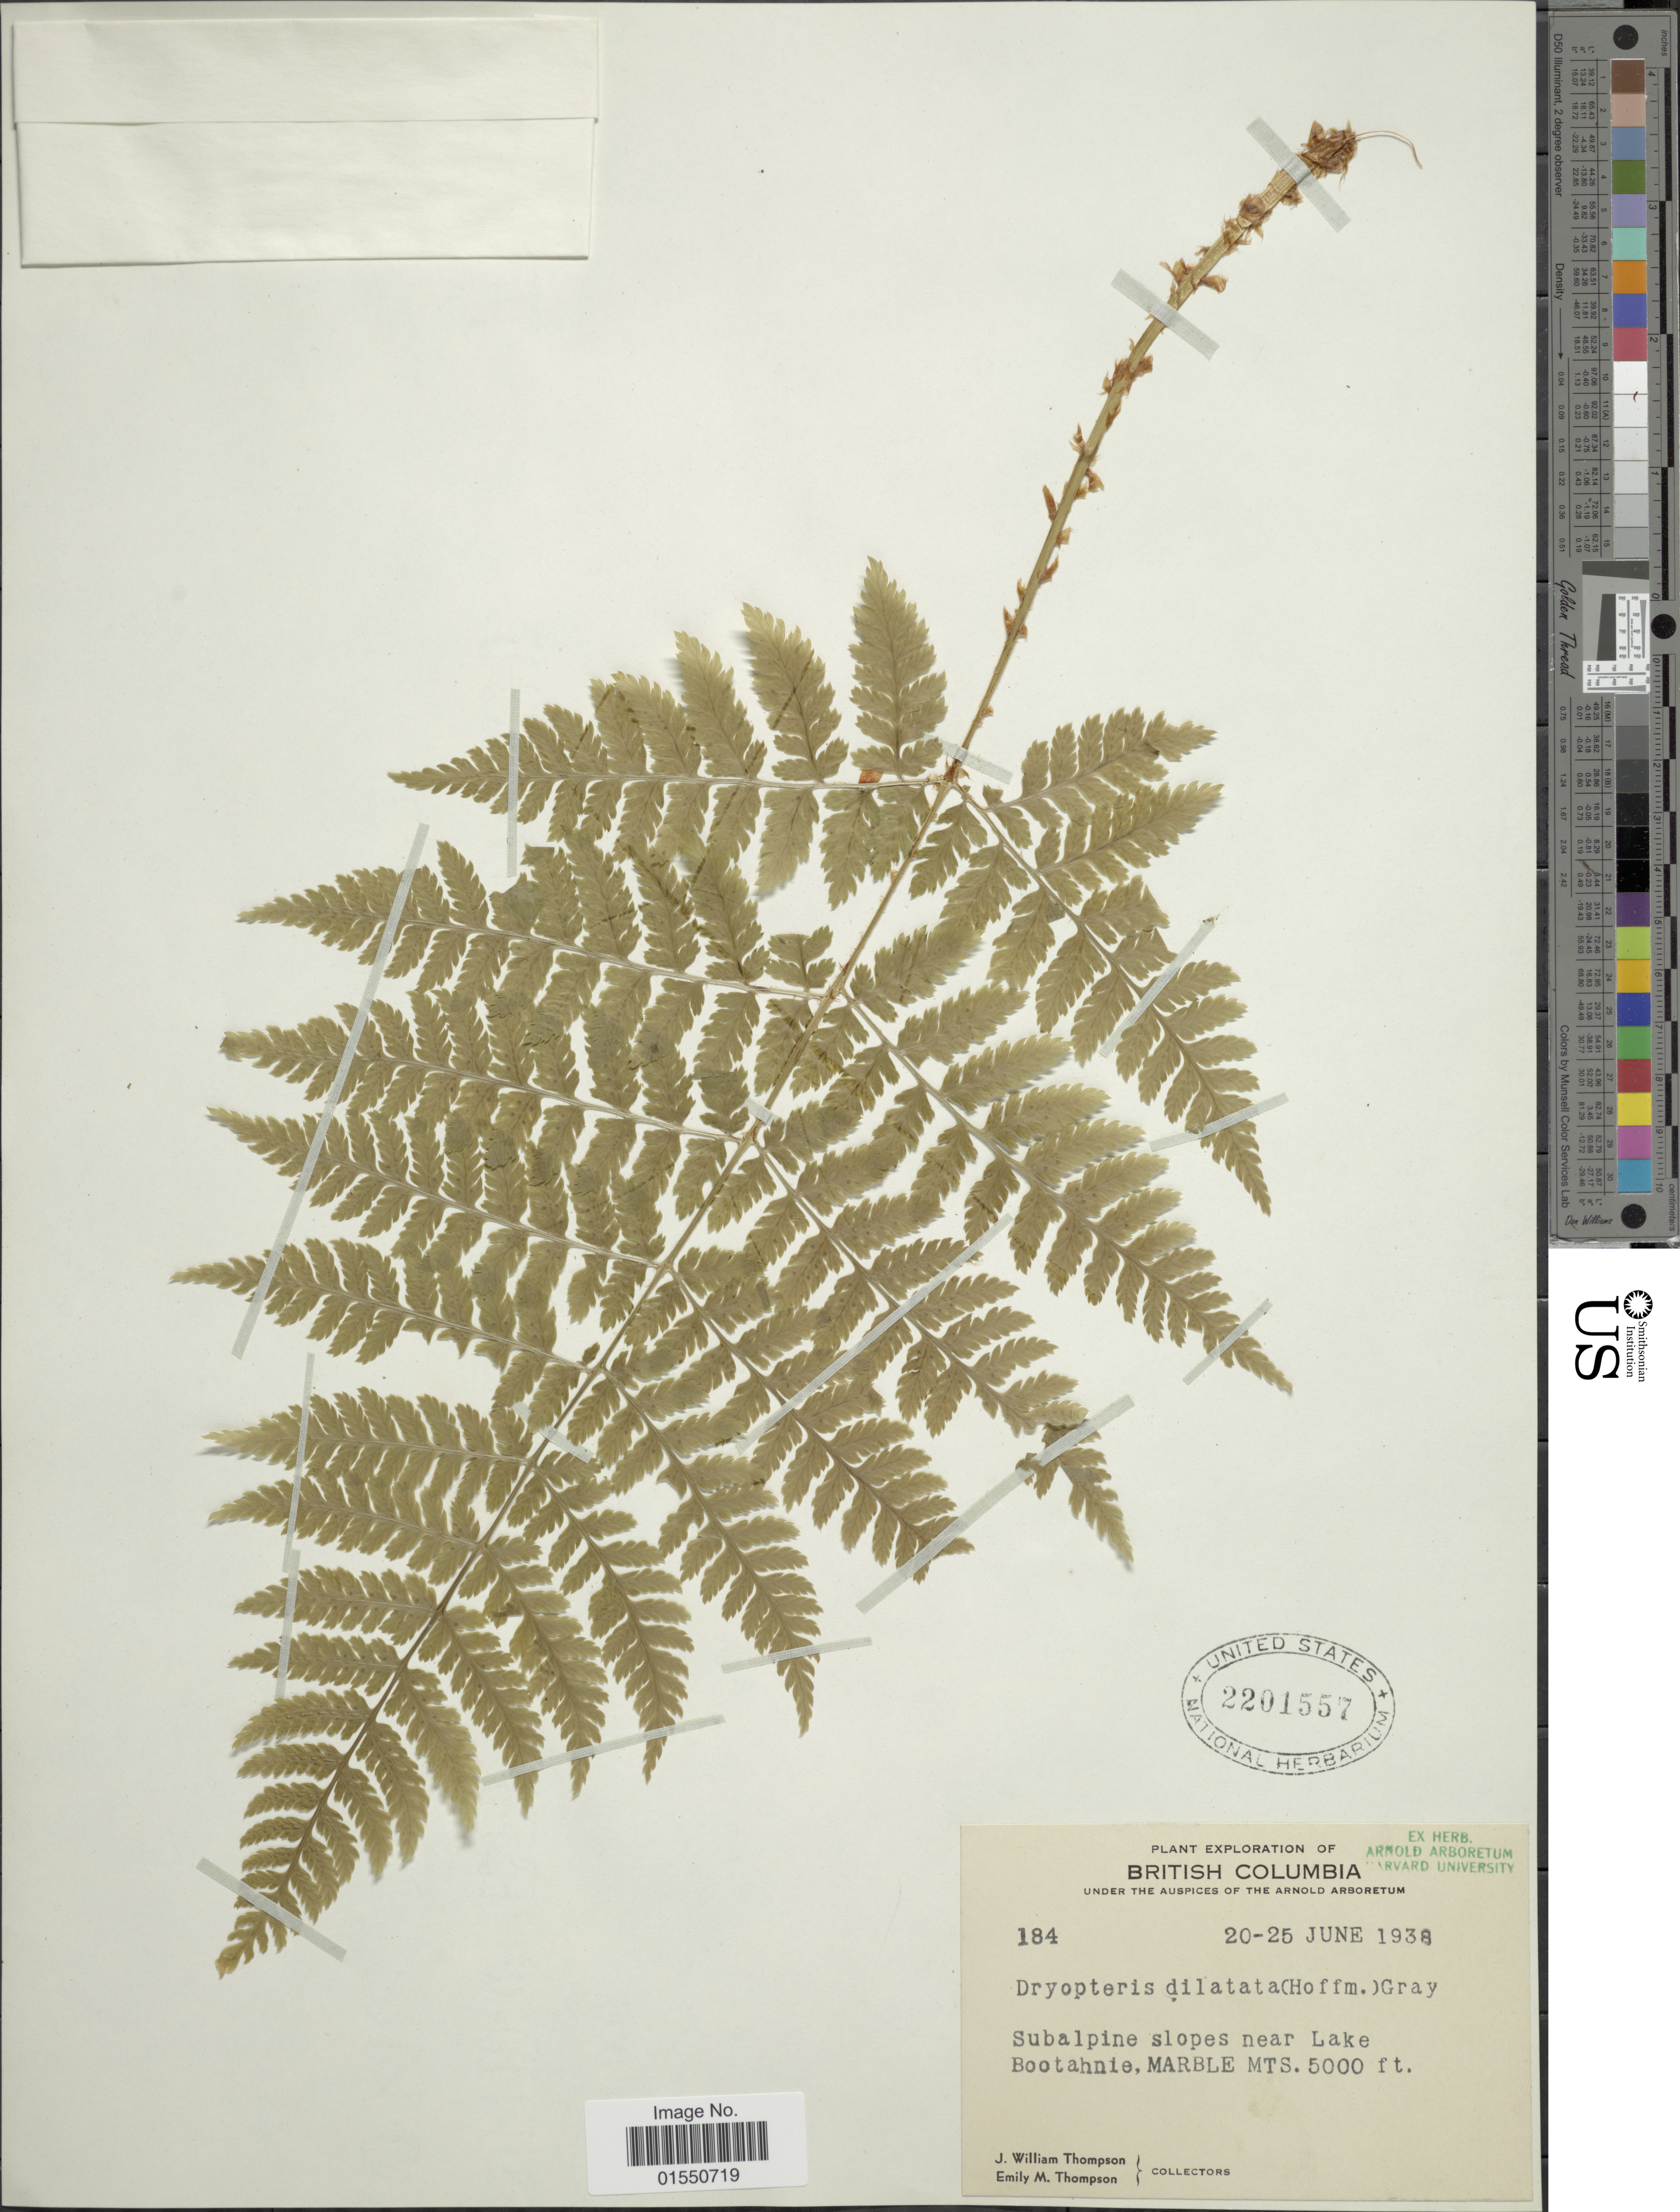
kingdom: Plantae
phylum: Tracheophyta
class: Polypodiopsida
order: Polypodiales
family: Dryopteridaceae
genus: Dryopteris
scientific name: Dryopteris expansa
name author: (C. Presl) Fraser-Jenk. & Jermy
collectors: J. W. Thompson & E. M. Thompson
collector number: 184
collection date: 1938-06-20/1938-06-25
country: Canada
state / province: British Columbia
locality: Subalpine slopes near Lake Bootahnie, Marble Mts.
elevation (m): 1524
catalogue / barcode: US 2201557